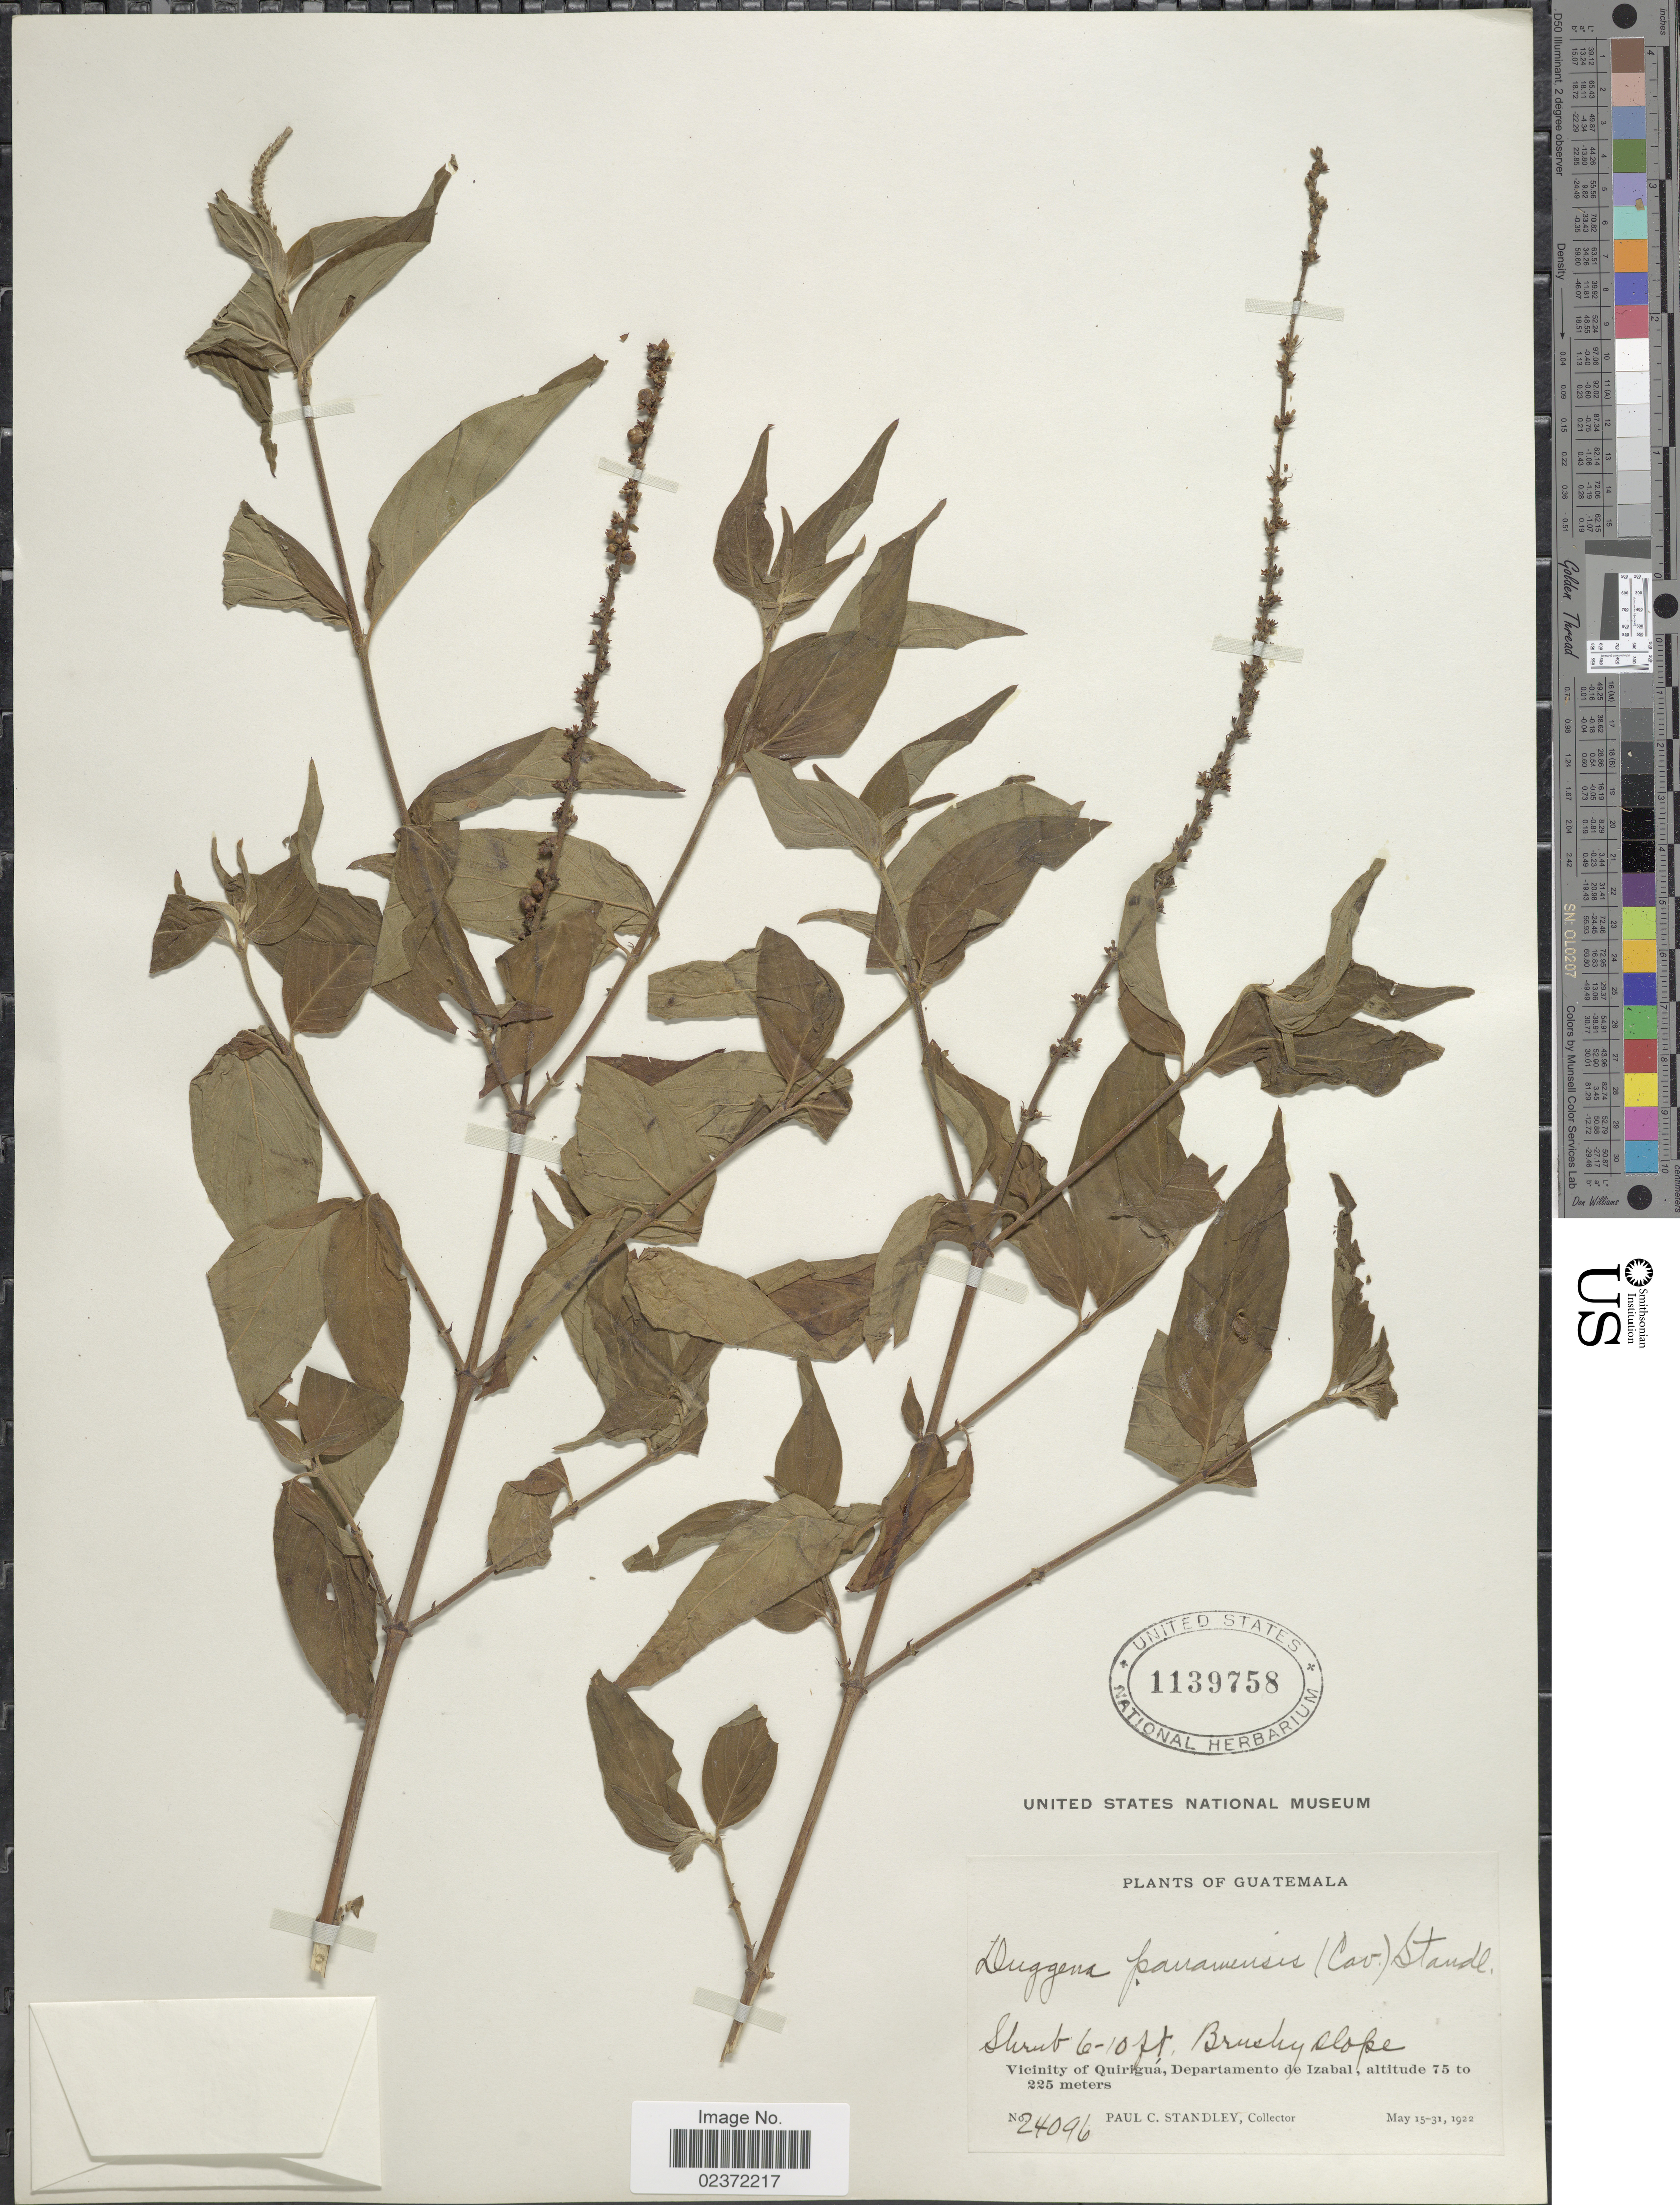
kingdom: Plantae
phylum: Tracheophyta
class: Magnoliopsida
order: Gentianales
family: Rubiaceae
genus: Gonzalagunia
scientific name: Gonzalagunia panamensis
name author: (Cav.) K. Schum.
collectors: P. C. Standley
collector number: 24096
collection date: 1922-05-15/1922-05-31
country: Guatemala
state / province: Izabal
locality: Vicinity of Quirigua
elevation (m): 75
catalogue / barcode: US 1139758